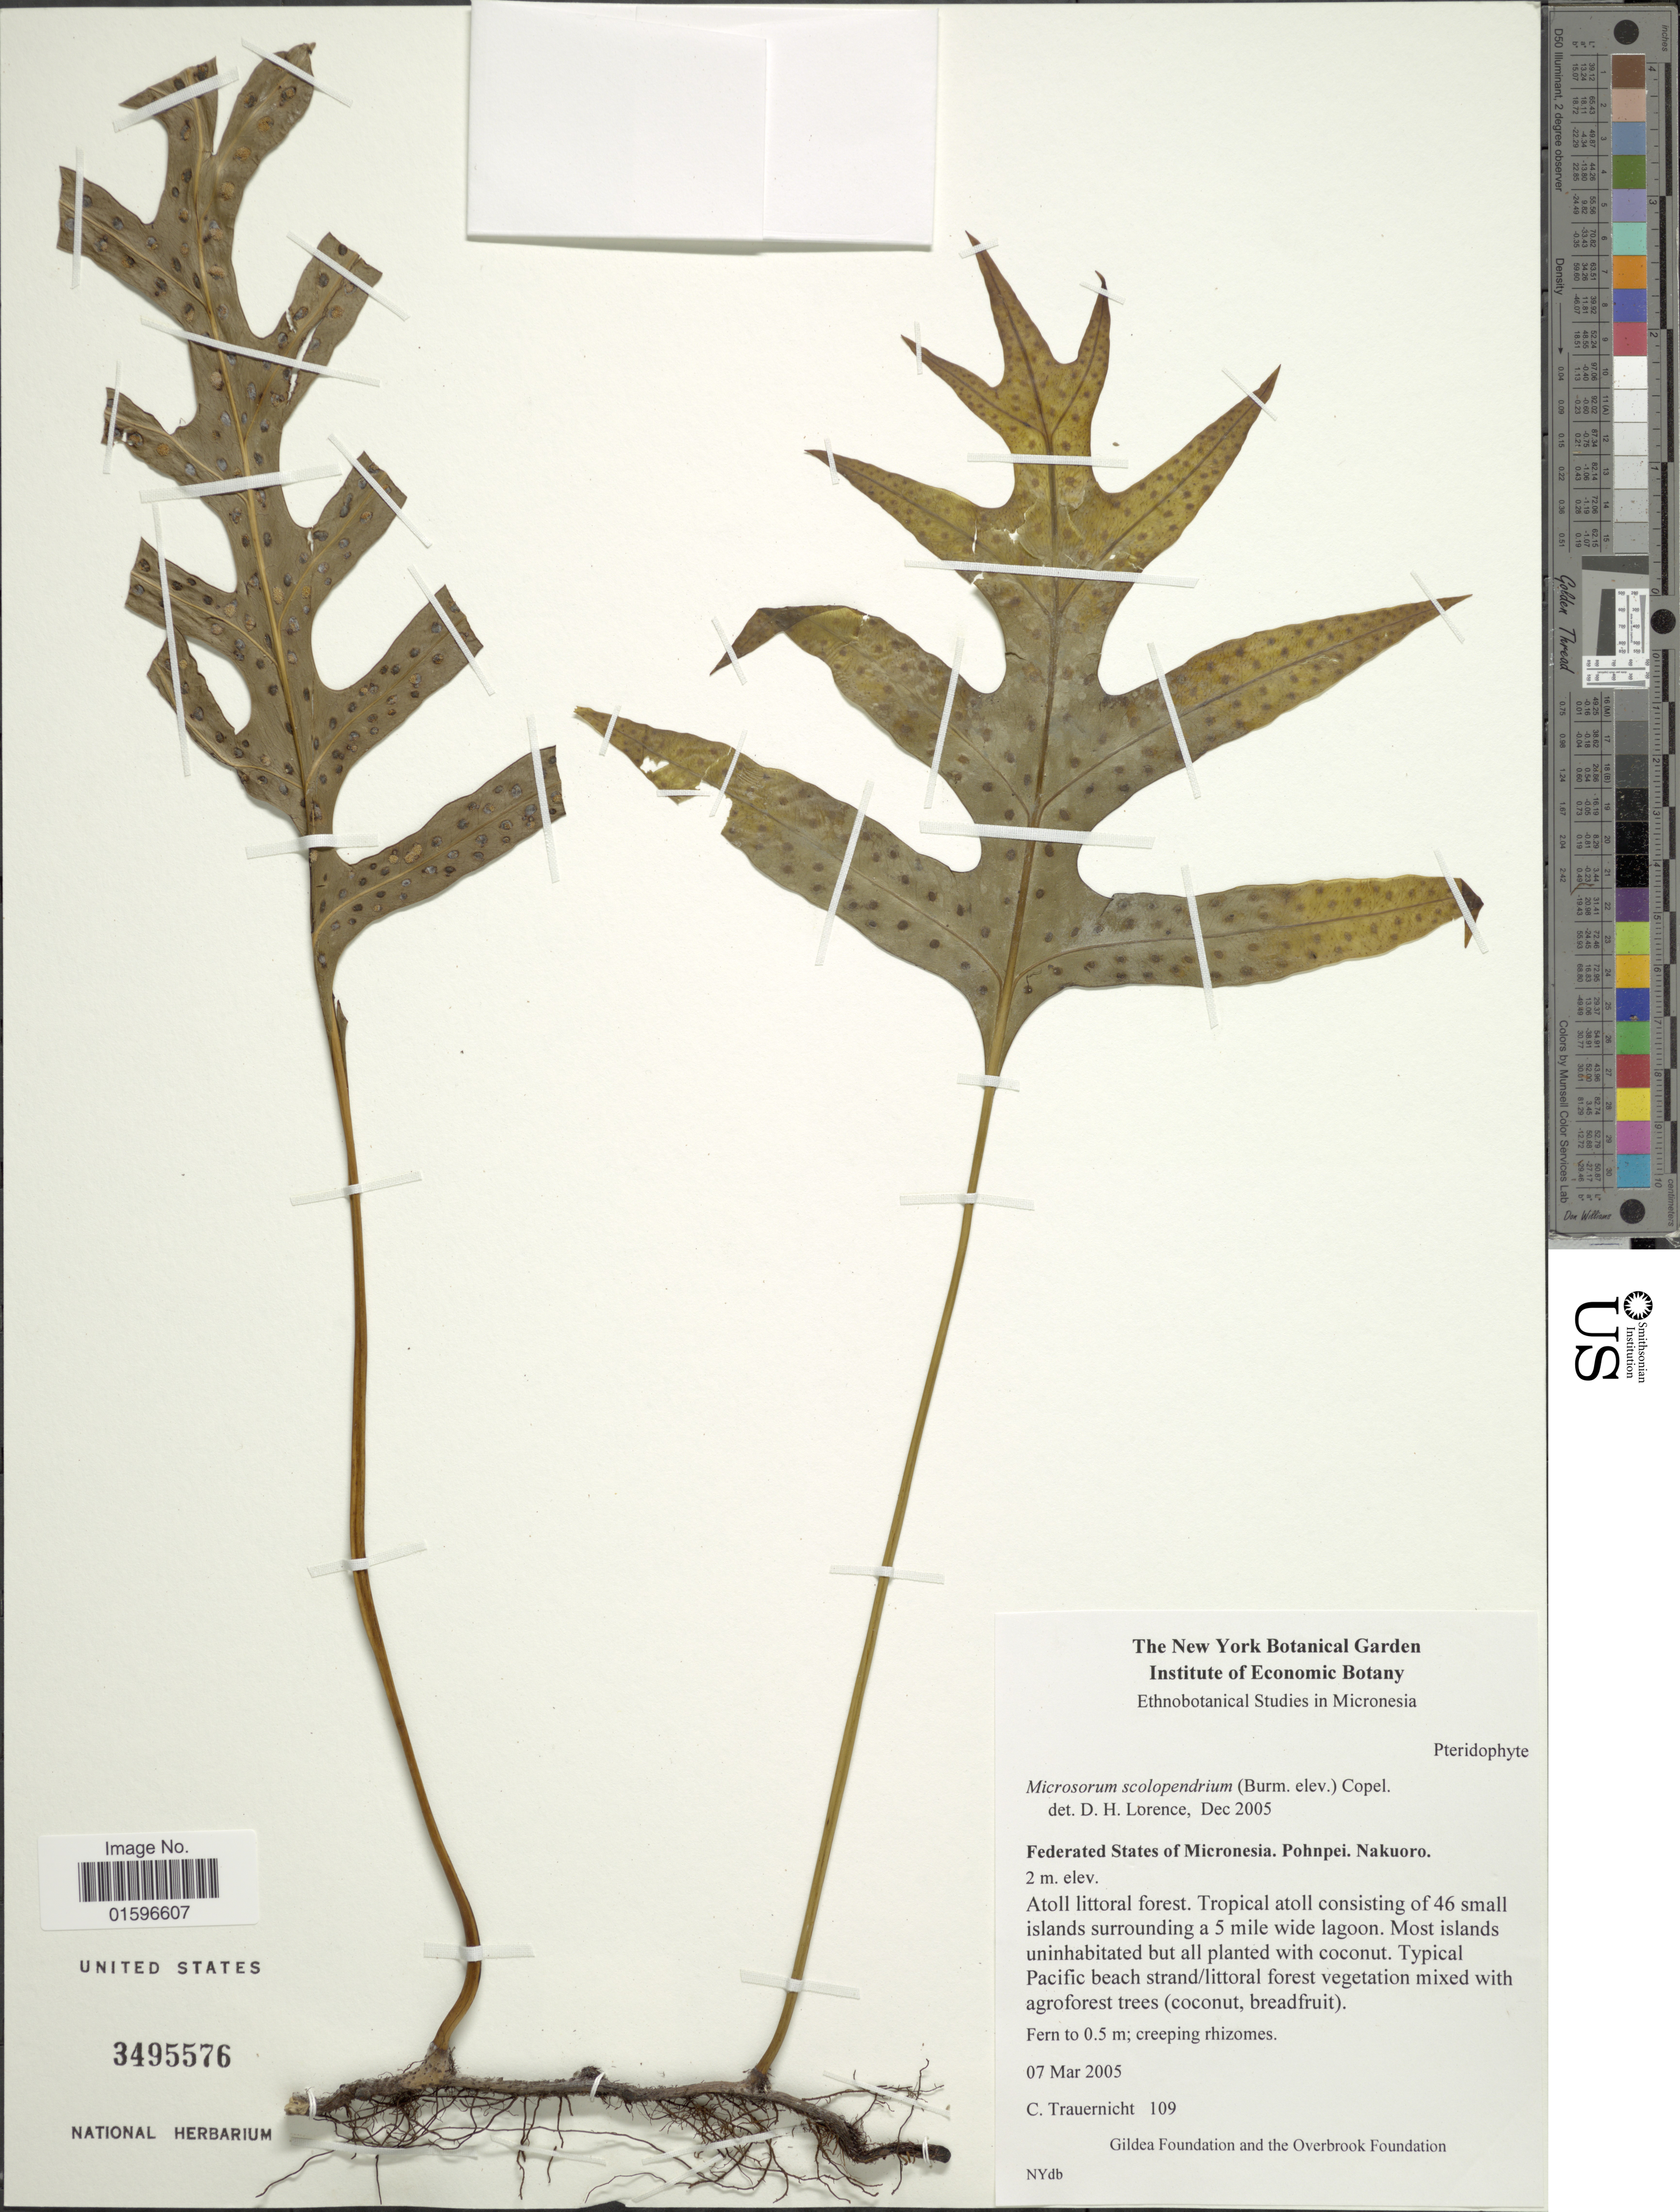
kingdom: Plantae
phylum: Tracheophyta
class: Polypodiopsida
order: Polypodiales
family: Polypodiaceae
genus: Polypodium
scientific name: Polypodium scolopendria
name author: Burm. f.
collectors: C. Trauernicht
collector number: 109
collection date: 2005-03-07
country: Micronesia, Federated States of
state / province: Pohnpei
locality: Federated States of Micronesia. Pohnpei, Nakuoro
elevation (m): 2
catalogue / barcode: US 3495576